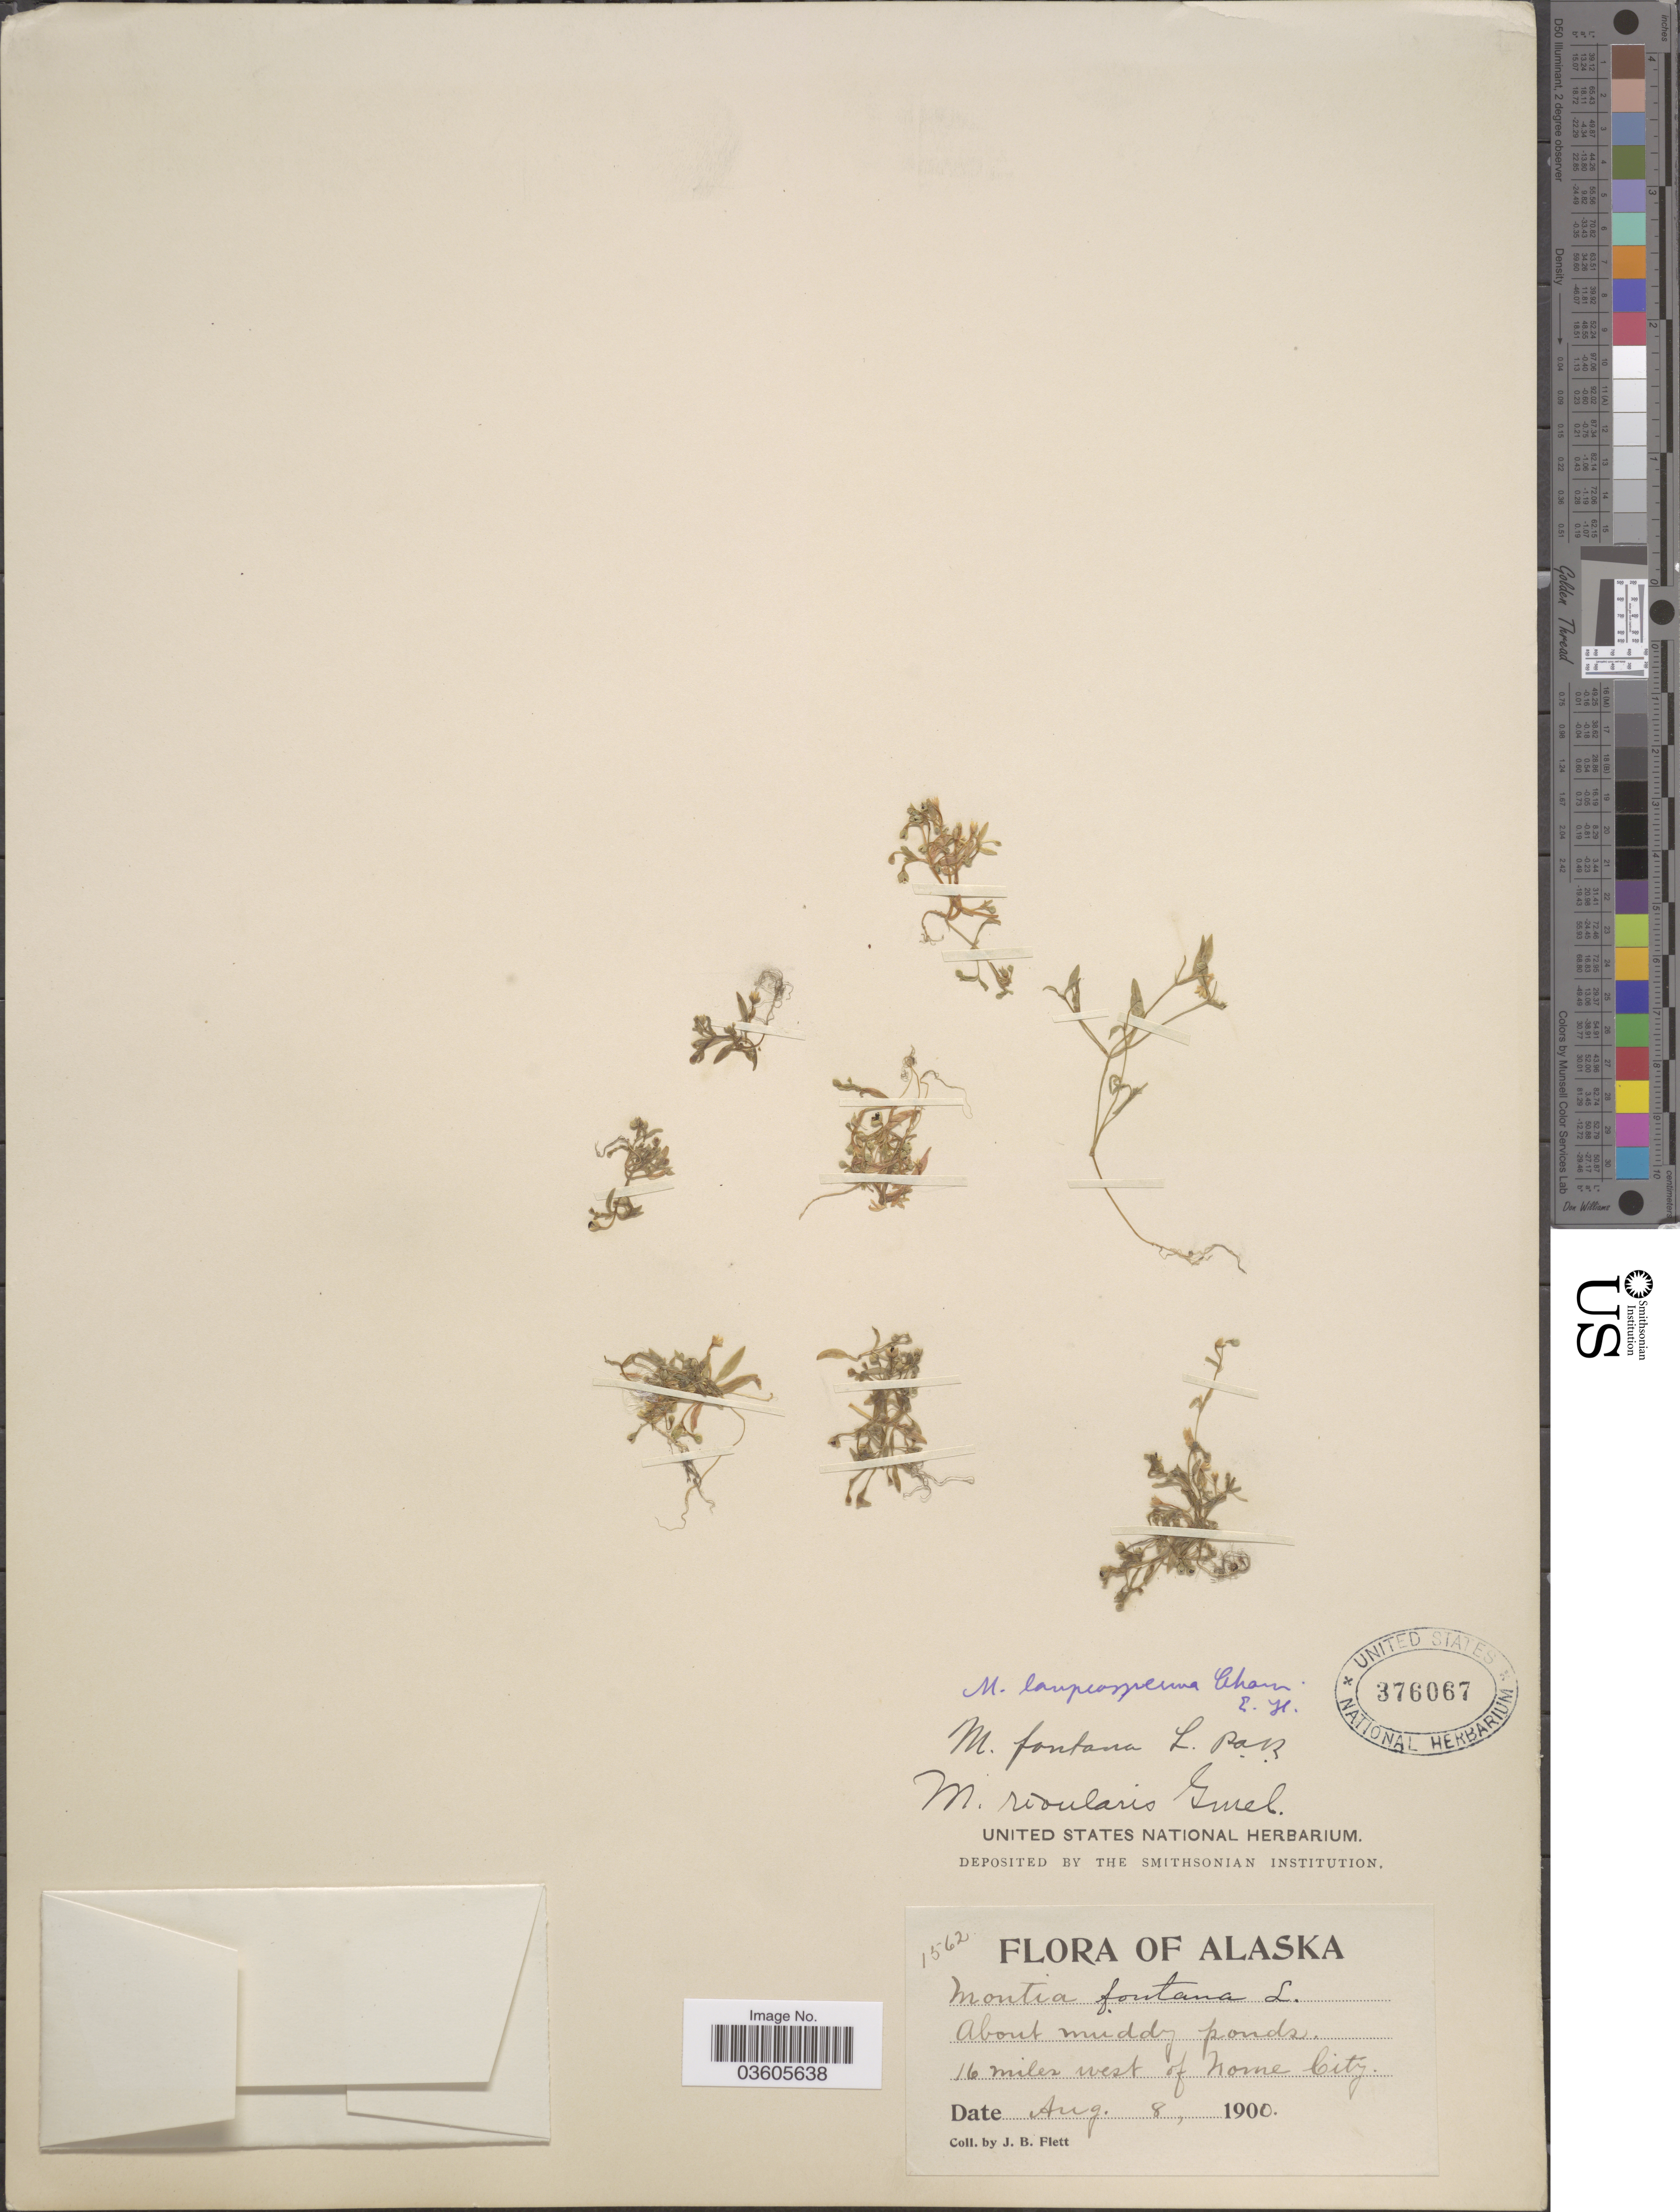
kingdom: Plantae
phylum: Tracheophyta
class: Magnoliopsida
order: Caryophyllales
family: Montiaceae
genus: Montia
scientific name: Montia fontana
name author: L.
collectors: J. Flett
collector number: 1562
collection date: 1900-08-08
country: United States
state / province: Alaska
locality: About muddy ponds. 16 miles west of Nome City.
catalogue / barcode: US 376067